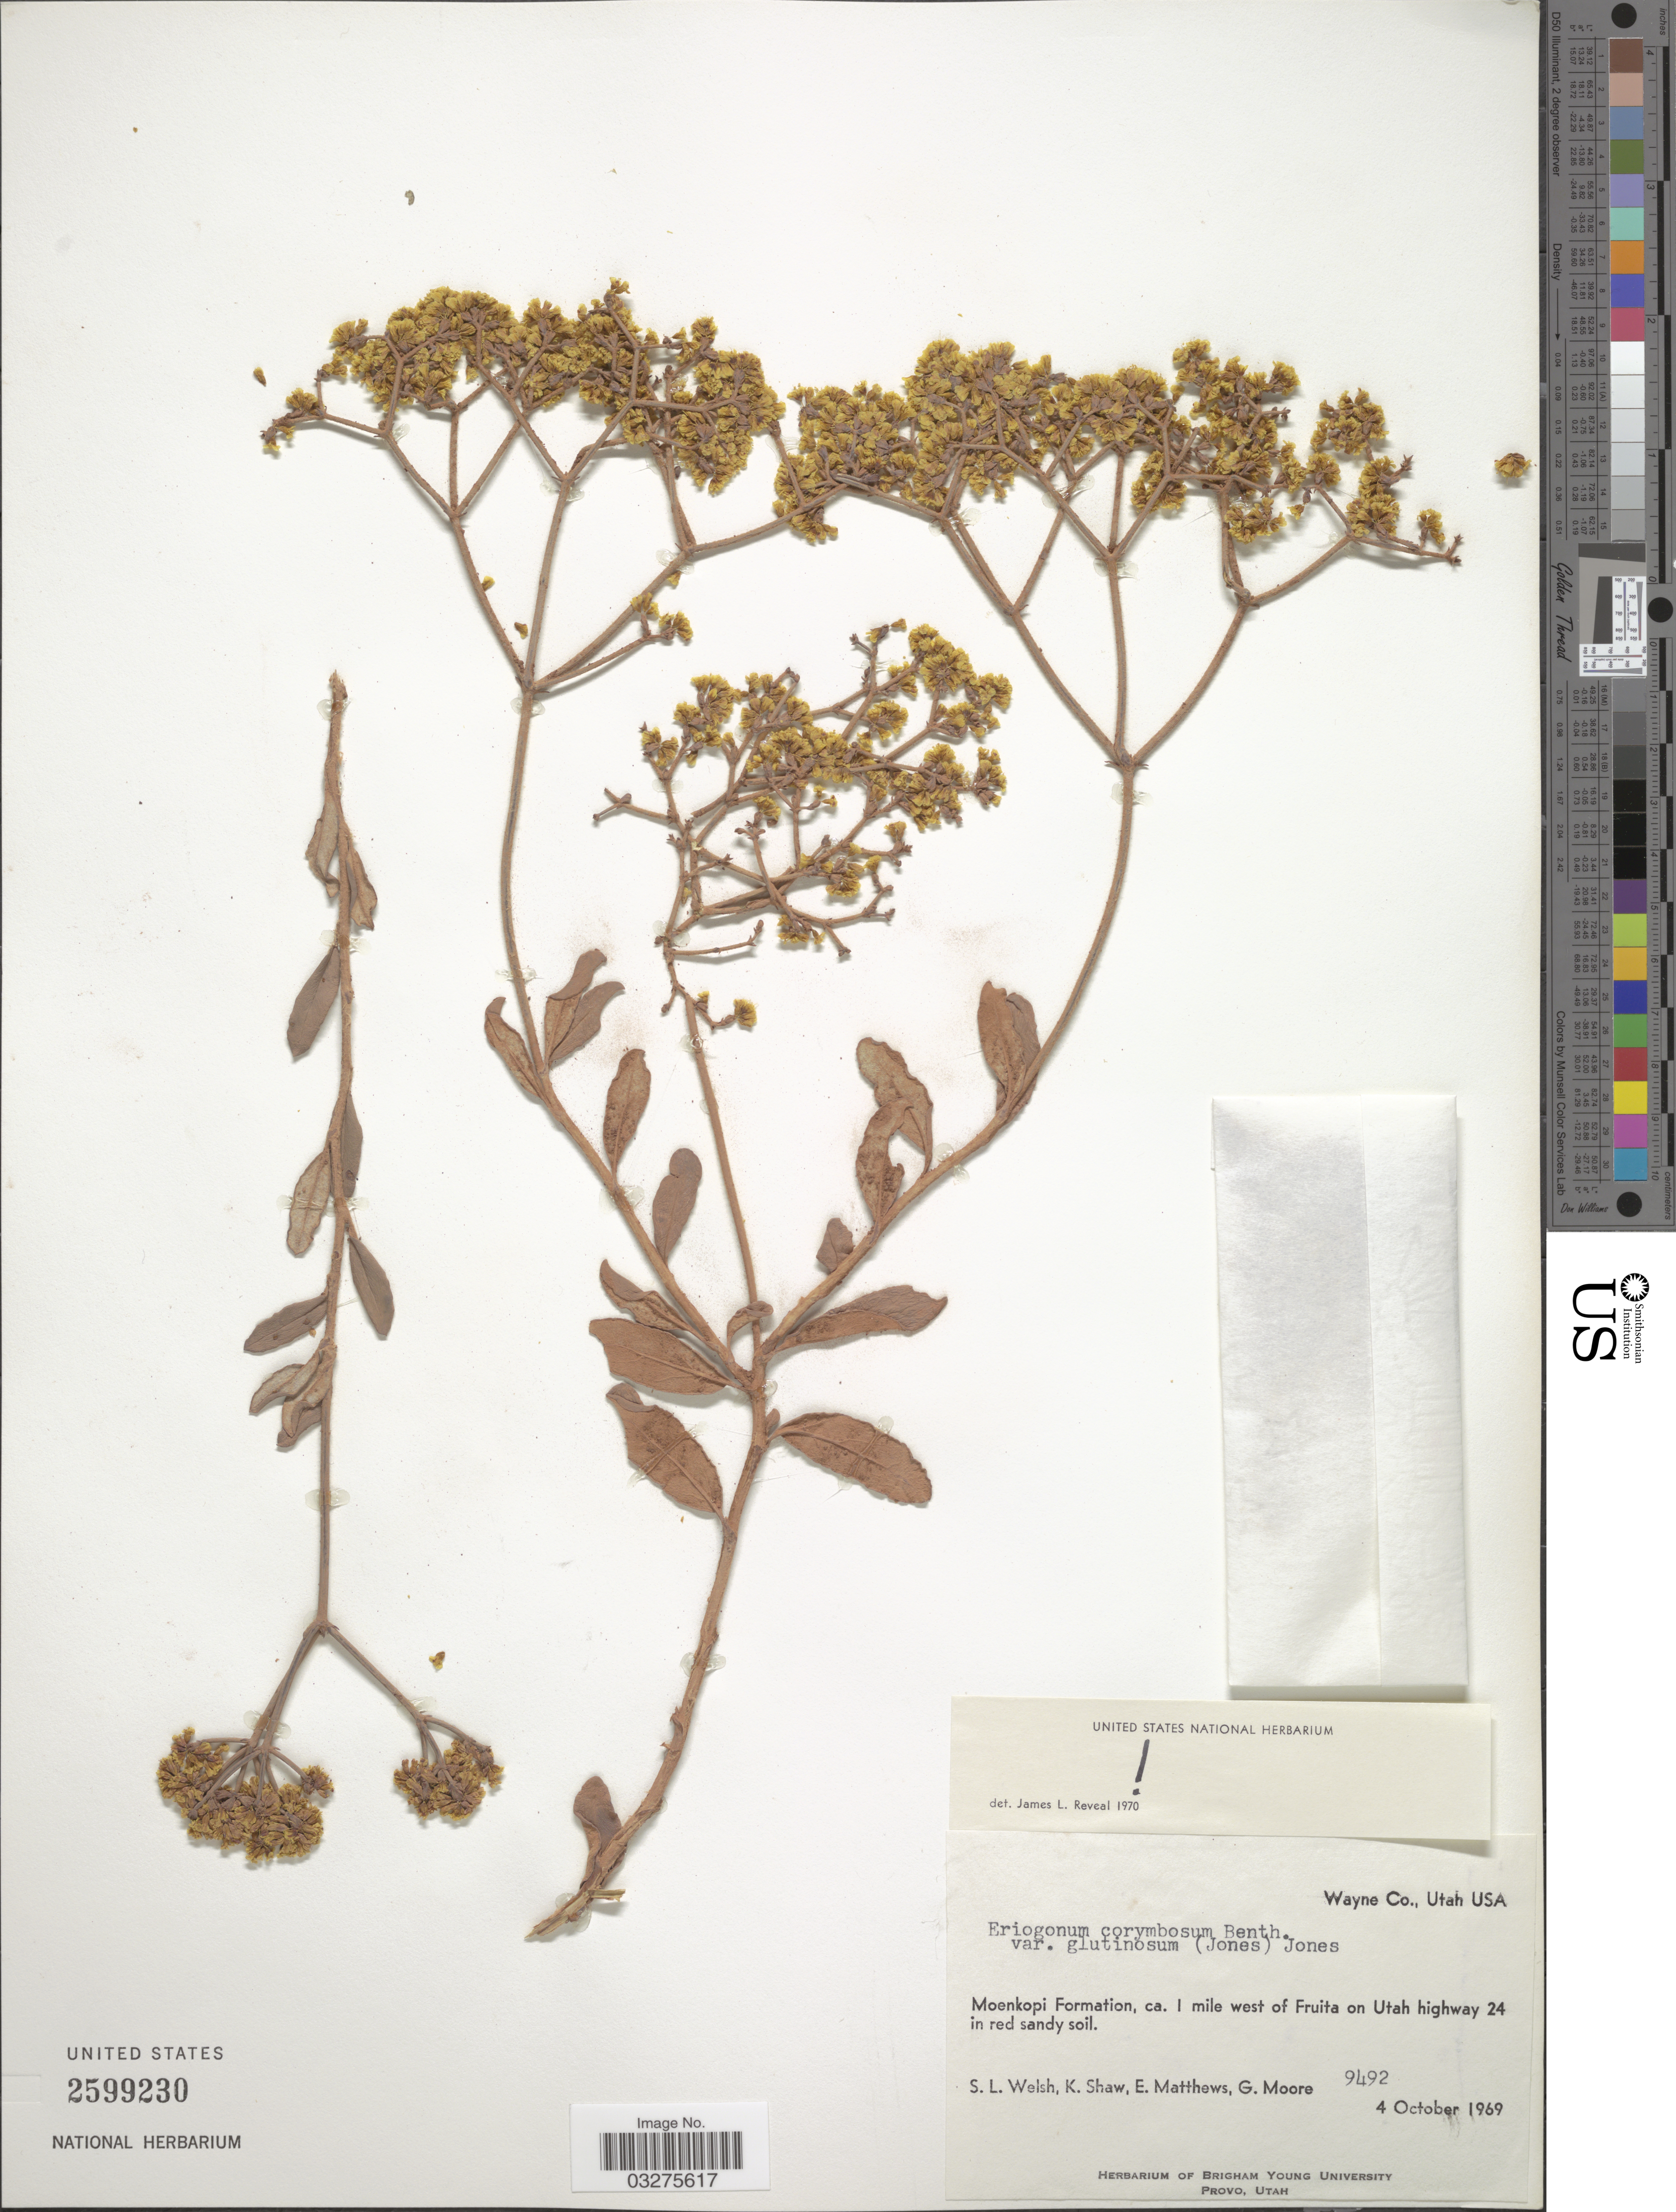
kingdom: Plantae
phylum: Tracheophyta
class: Magnoliopsida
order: Caryophyllales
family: Polygonaceae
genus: Eriogonum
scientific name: Eriogonum corymbosum var. glutinosum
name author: (M.E. Jones) M.E. Jones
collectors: S. Welsh, K. Shaw, E. Matthews & G. Moore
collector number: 9492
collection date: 1969-10-04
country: United States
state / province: Utah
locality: Wayne Co., Moenkopi Formation, ca. 1 mile west of Fruita on Utah highway 24.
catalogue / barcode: US 2599230